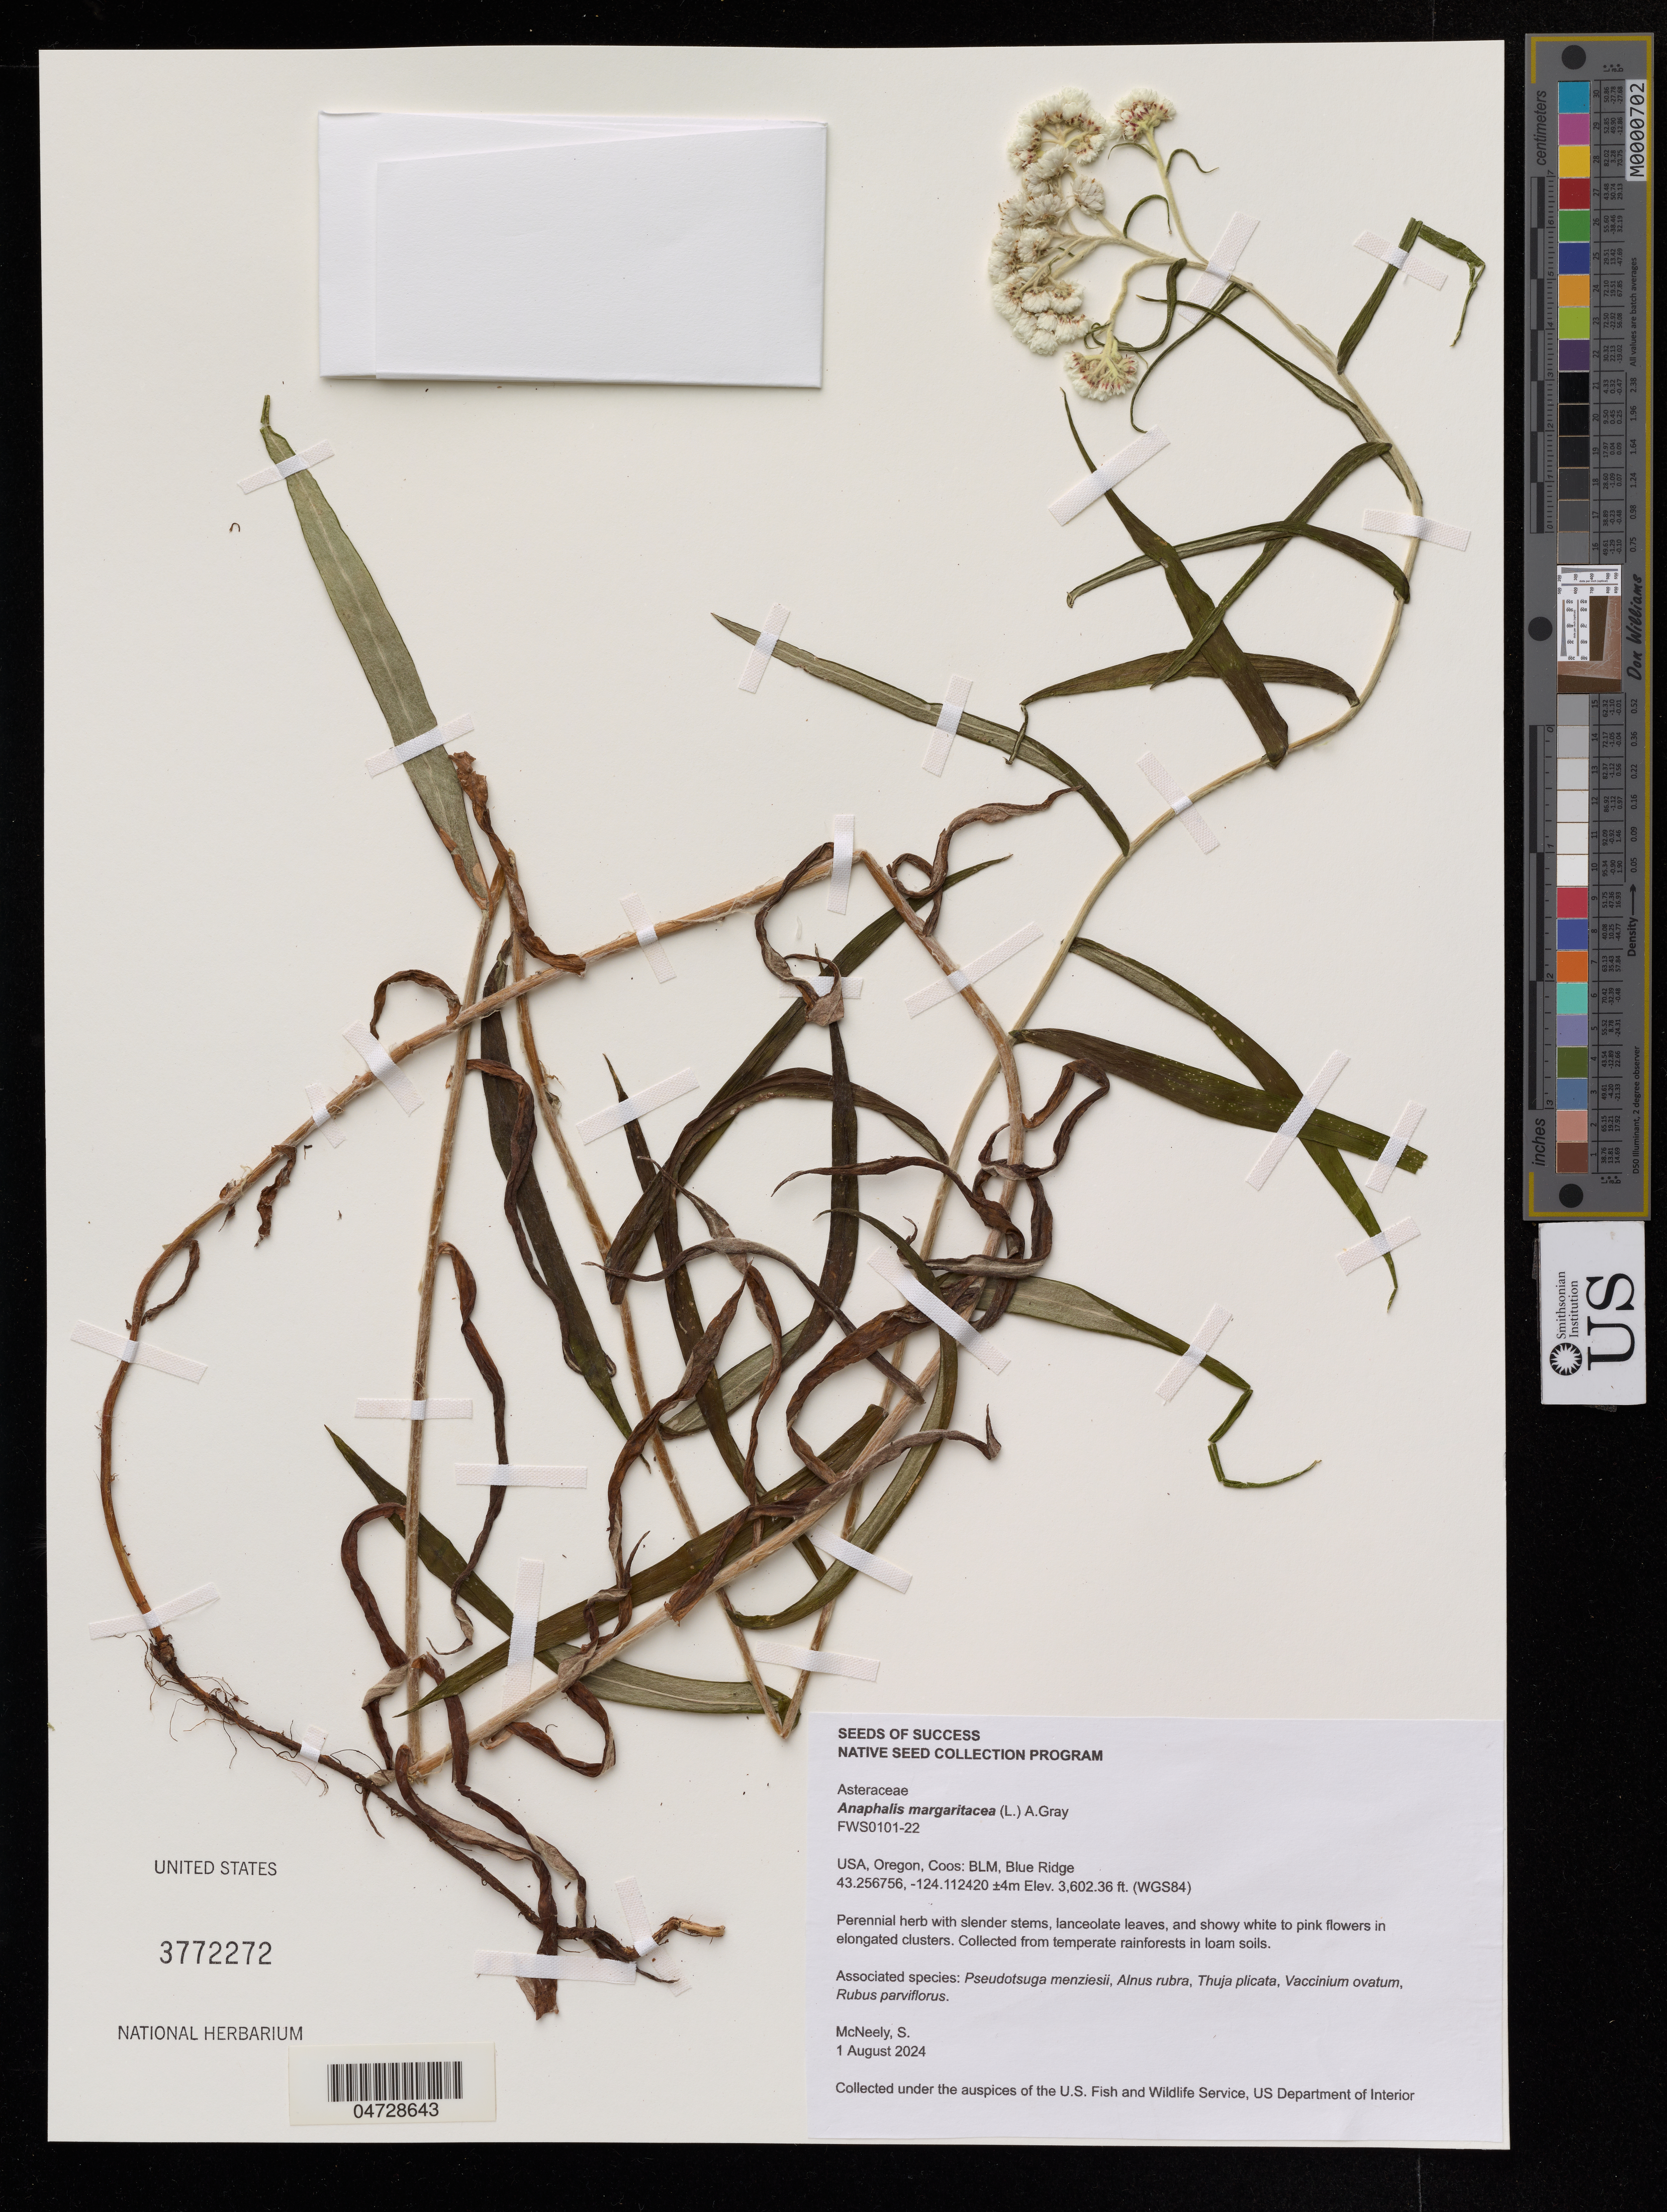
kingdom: Plantae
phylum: Tracheophyta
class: Magnoliopsida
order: Asterales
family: Asteraceae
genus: Anaphalis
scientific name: Anaphalis margaritacea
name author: (L.) Benth. & Hook. f.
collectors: S. McNeely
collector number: FWS0101-22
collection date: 2024-08-01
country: United States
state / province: Oregon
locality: Coos: BLM, Blue Ridge.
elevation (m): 1098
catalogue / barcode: US 3772272